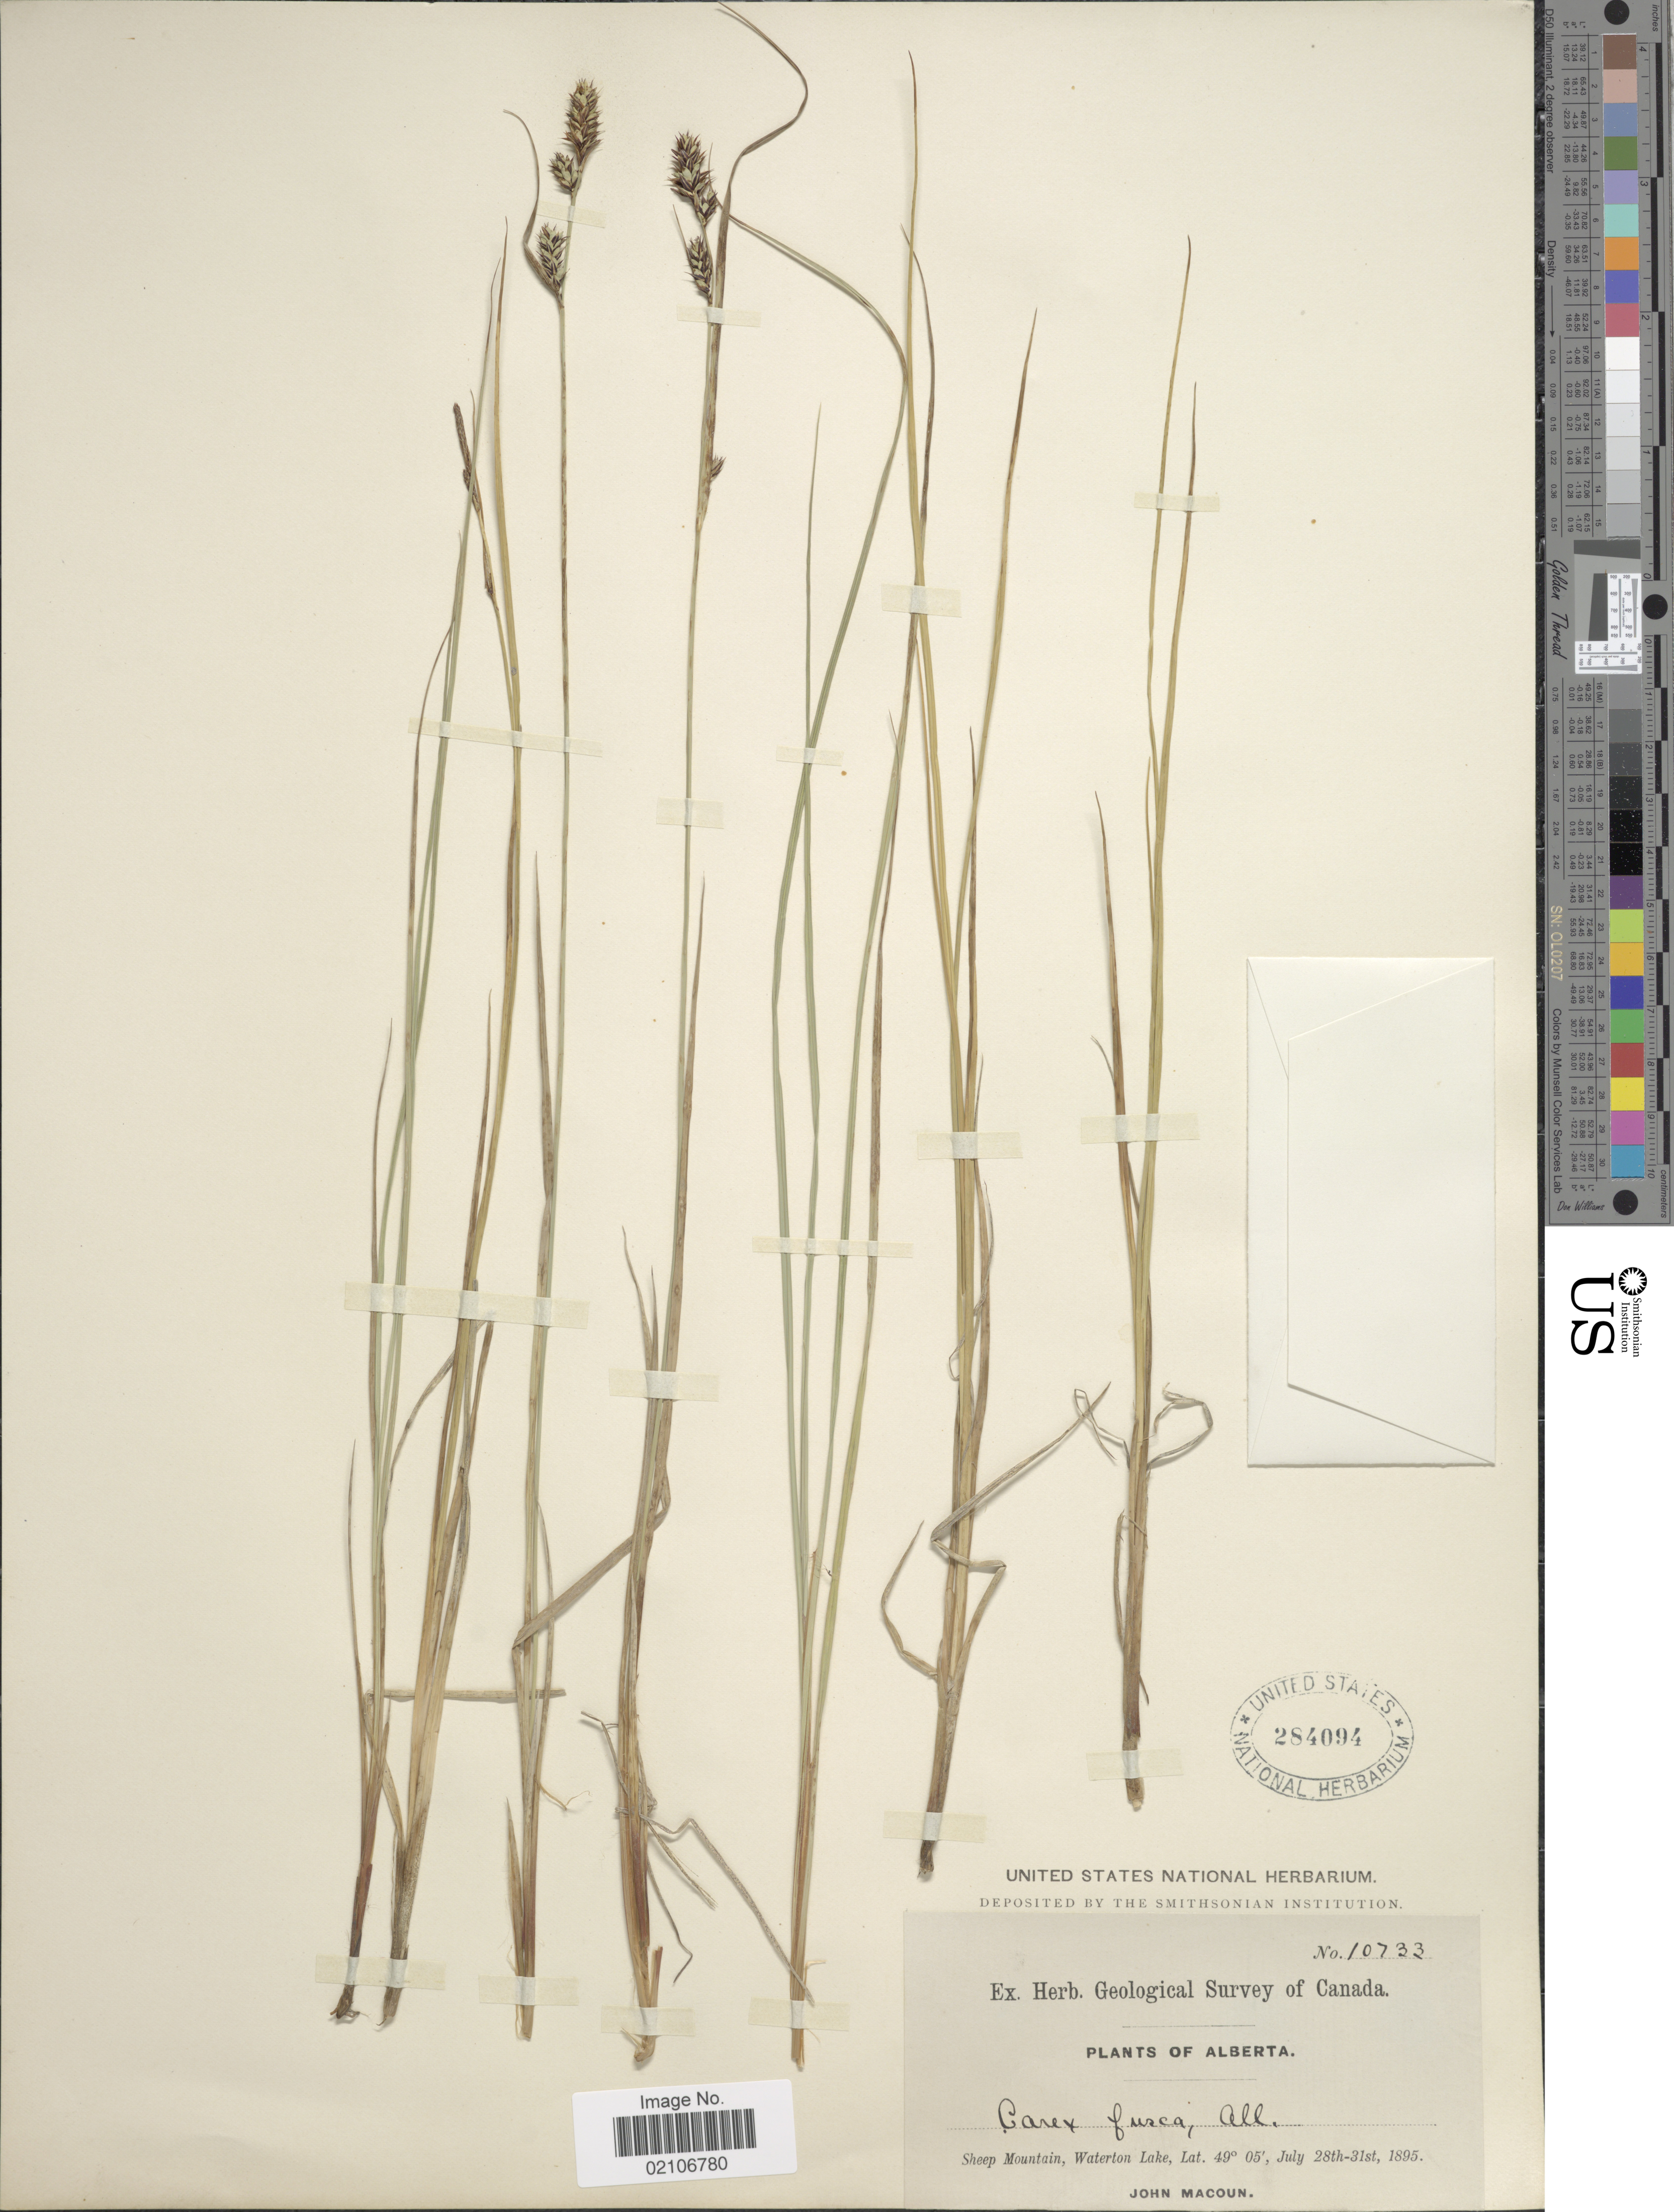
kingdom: Plantae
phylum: Tracheophyta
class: Liliopsida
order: Poales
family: Cyperaceae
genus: Carex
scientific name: Carex buxbaumii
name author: Wahlenb.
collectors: J. Macoun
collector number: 10733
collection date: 1895-07-28/1895-07-31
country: Canada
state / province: Alberta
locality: Sheep Mountain, Waterton Lake.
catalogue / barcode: US 284094